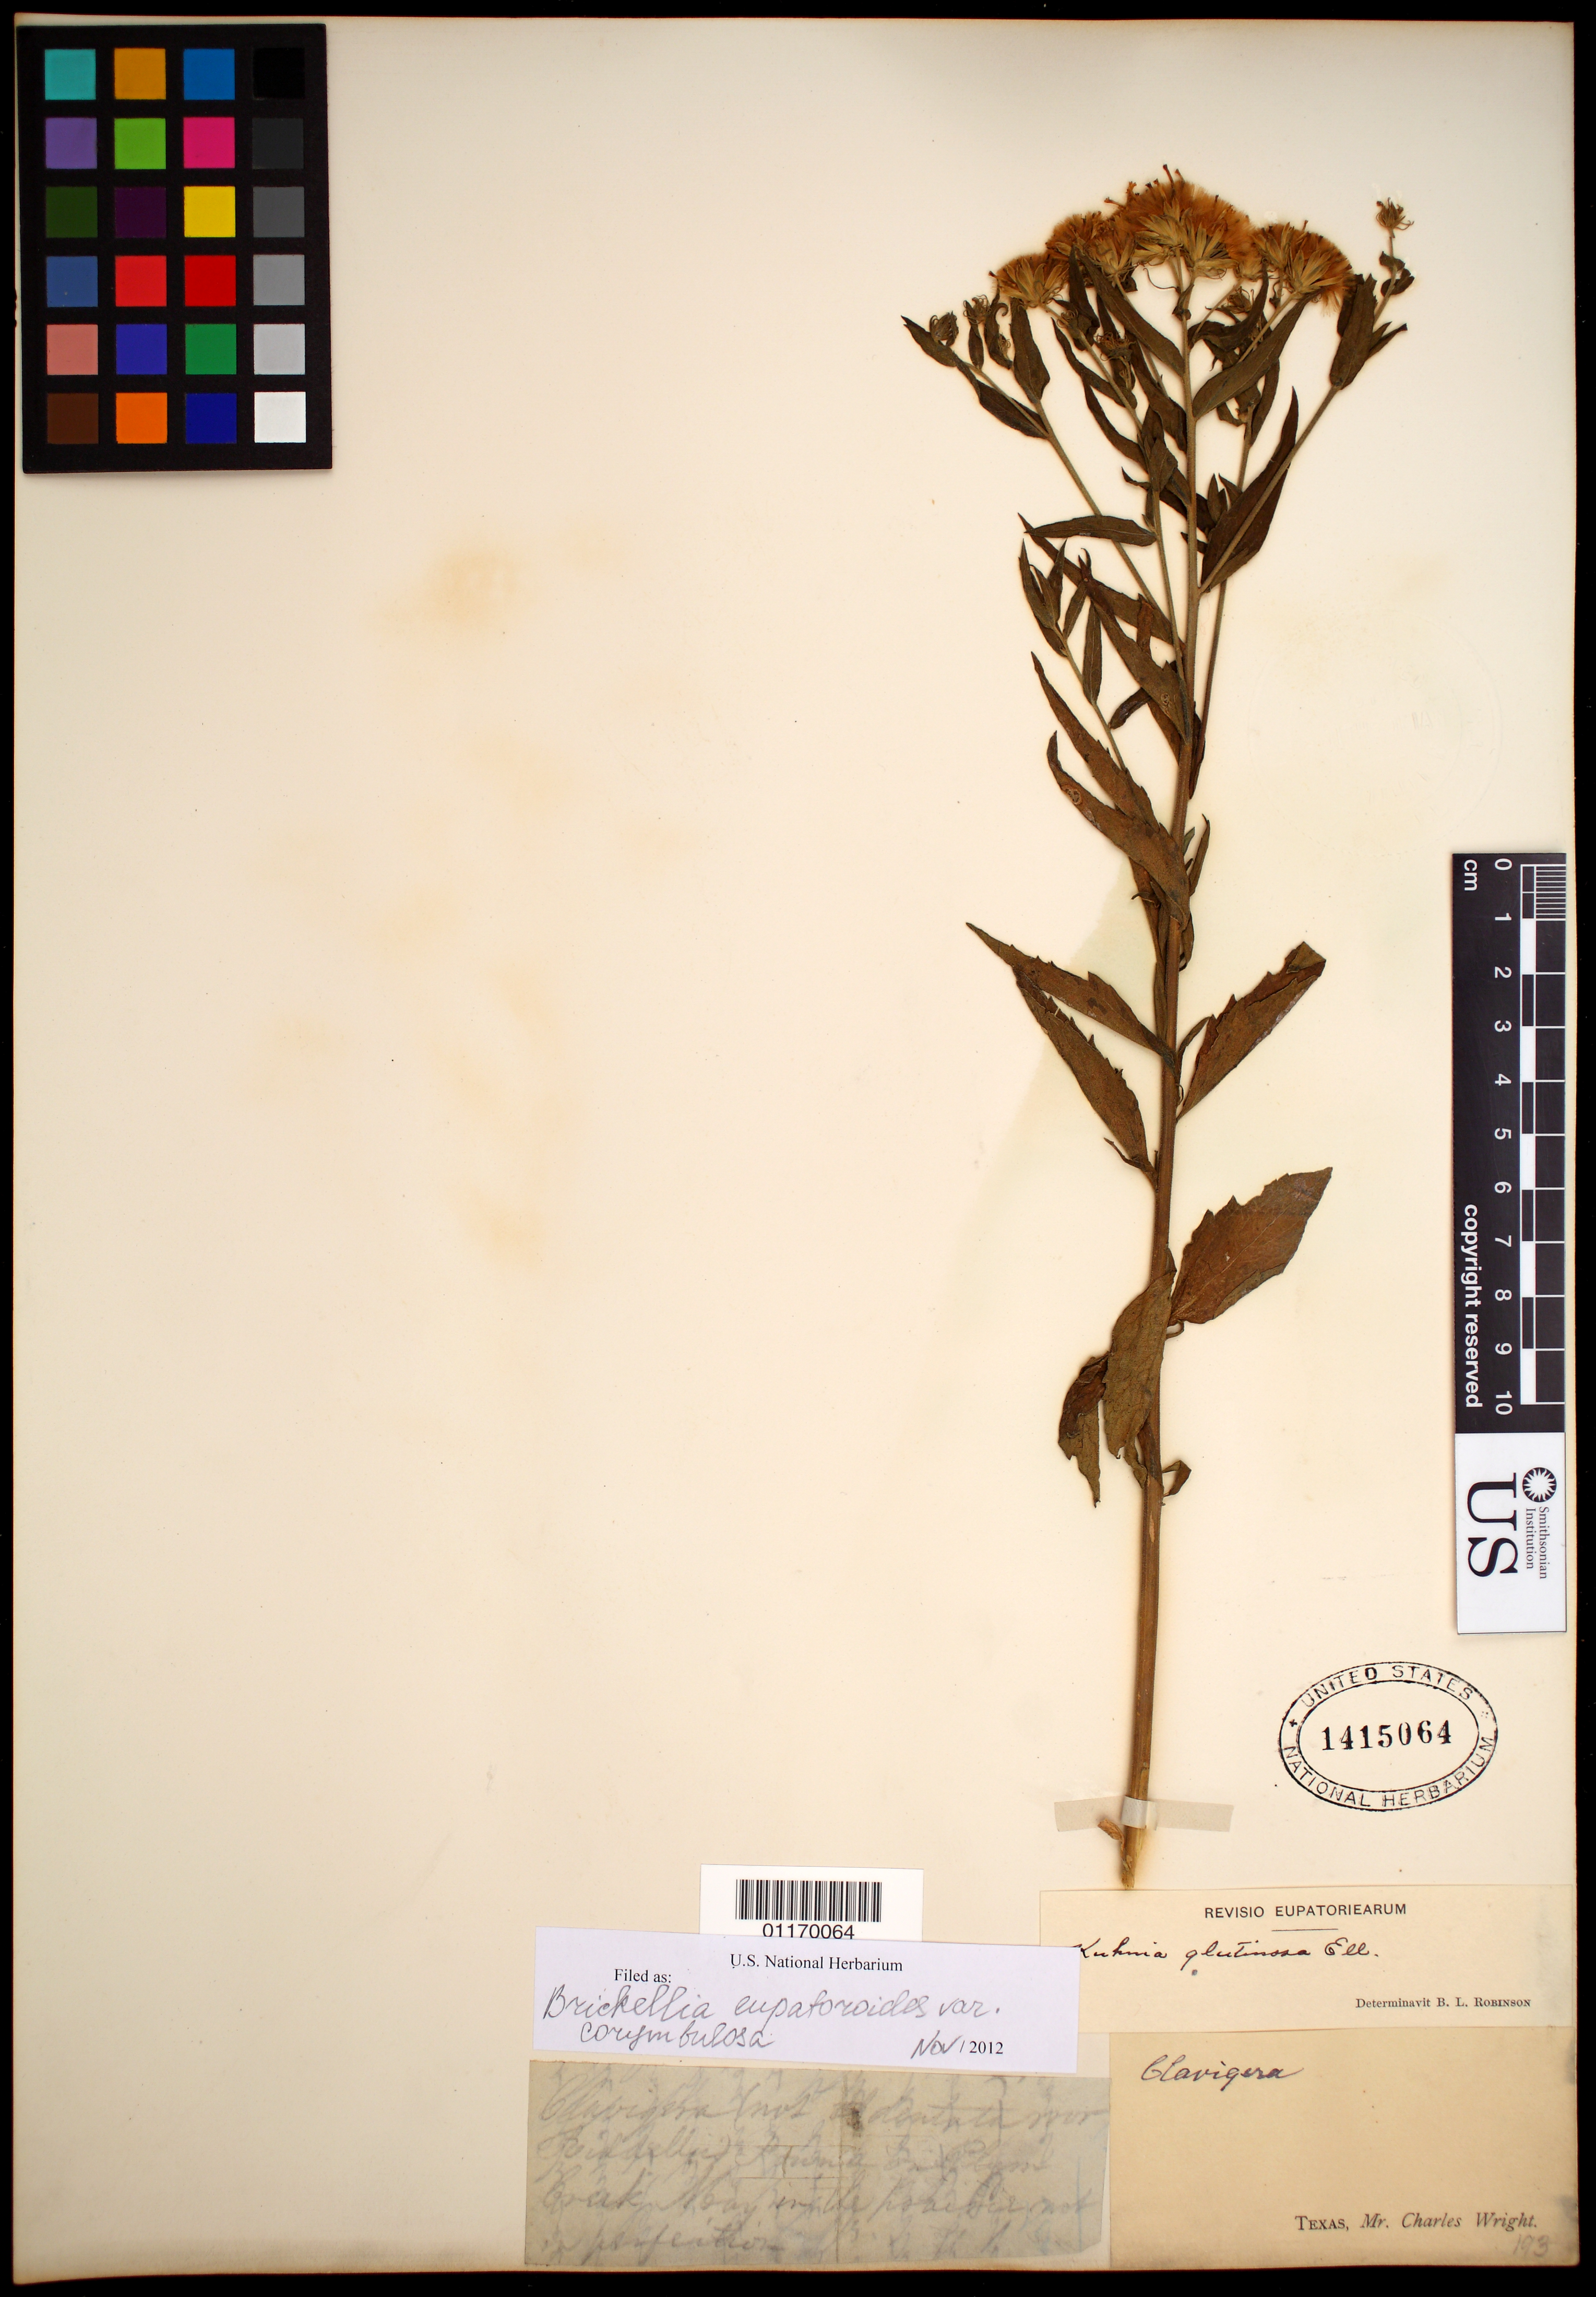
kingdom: Plantae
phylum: Tracheophyta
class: Magnoliopsida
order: Asterales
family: Asteraceae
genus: Brickellia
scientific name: Brickellia eupatorioides var. corymbulosa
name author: (Torr. & A. Gray) Shinners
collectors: C. Wright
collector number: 193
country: United States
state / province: Texas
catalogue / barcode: US 1415064